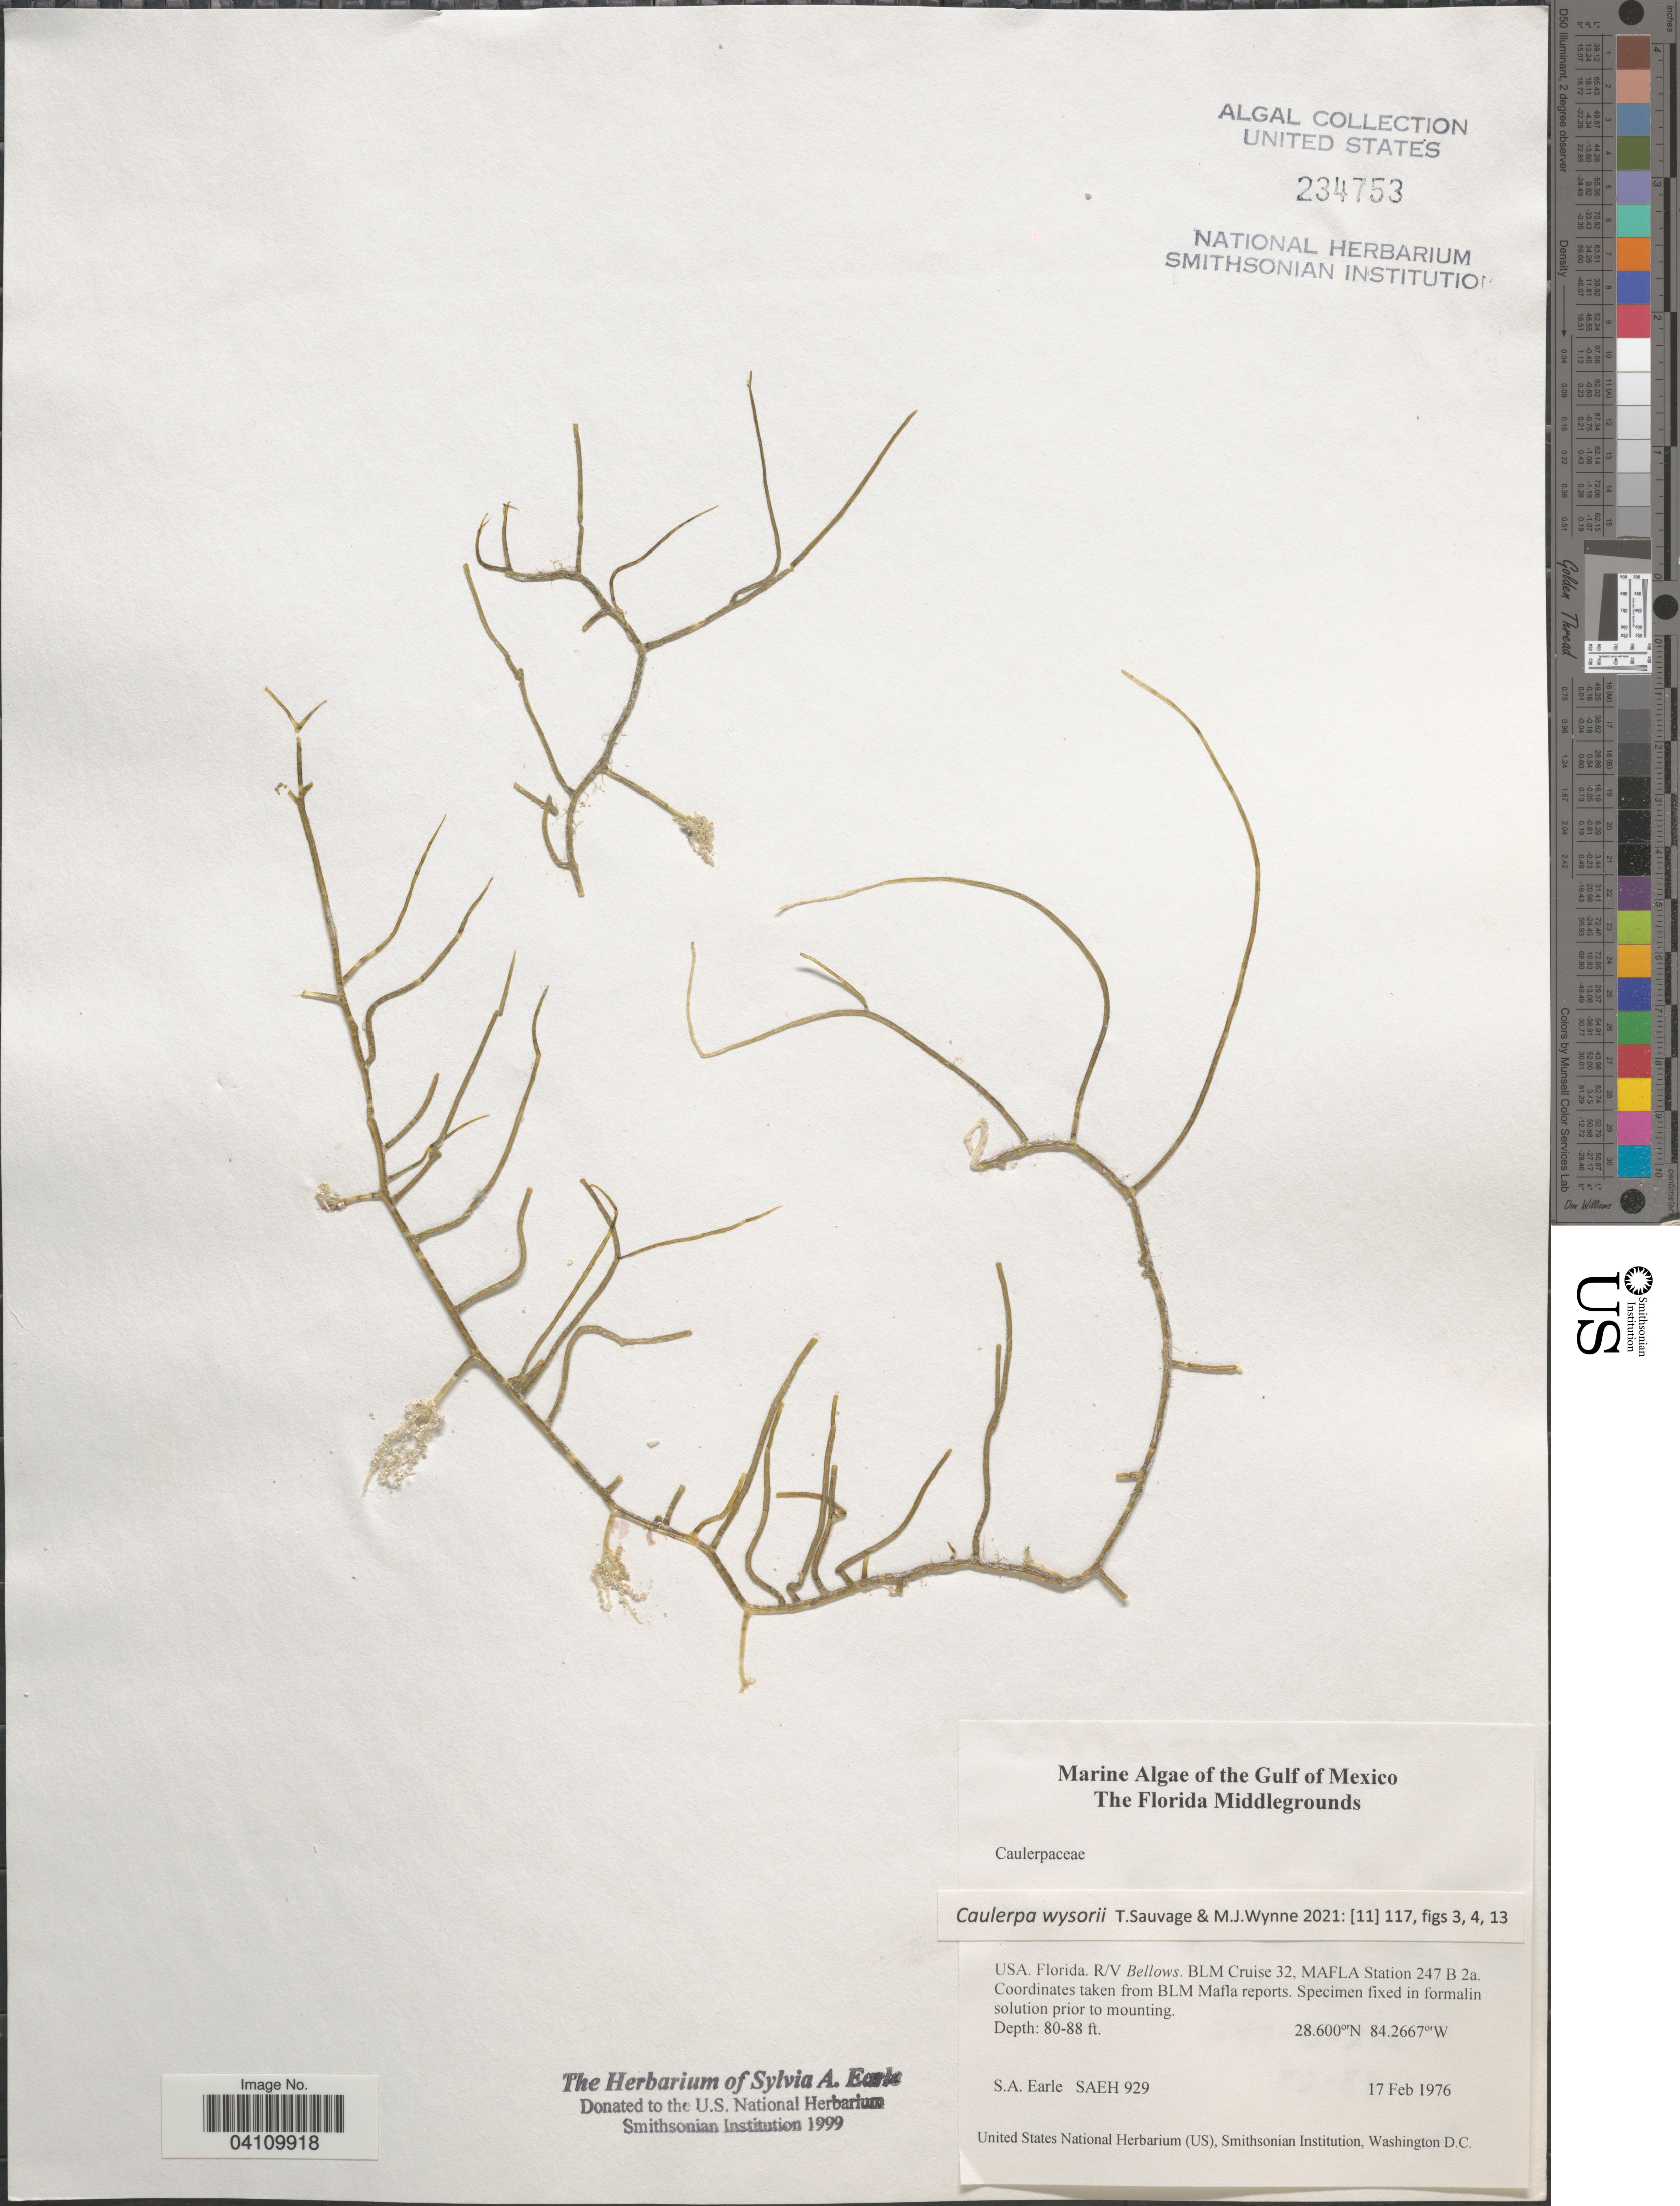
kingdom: Plantae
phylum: Chlorophyta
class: Ulvophyceae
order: Bryopsidales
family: Caulerpaceae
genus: Caulerpa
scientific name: Caulerpa wysorii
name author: Sauvage & M.J. Wynne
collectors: S. A. Earle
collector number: SAEH 929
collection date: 1976-02-17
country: United States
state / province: Florida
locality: The Gulf of Mexico. The Florida Middlegrounds. R/V Bellows Cruise 32, MAFLA Station 247 B 2a. Coordinates taken from BLM Mafla reports [unsure placement].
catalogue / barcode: US 234753